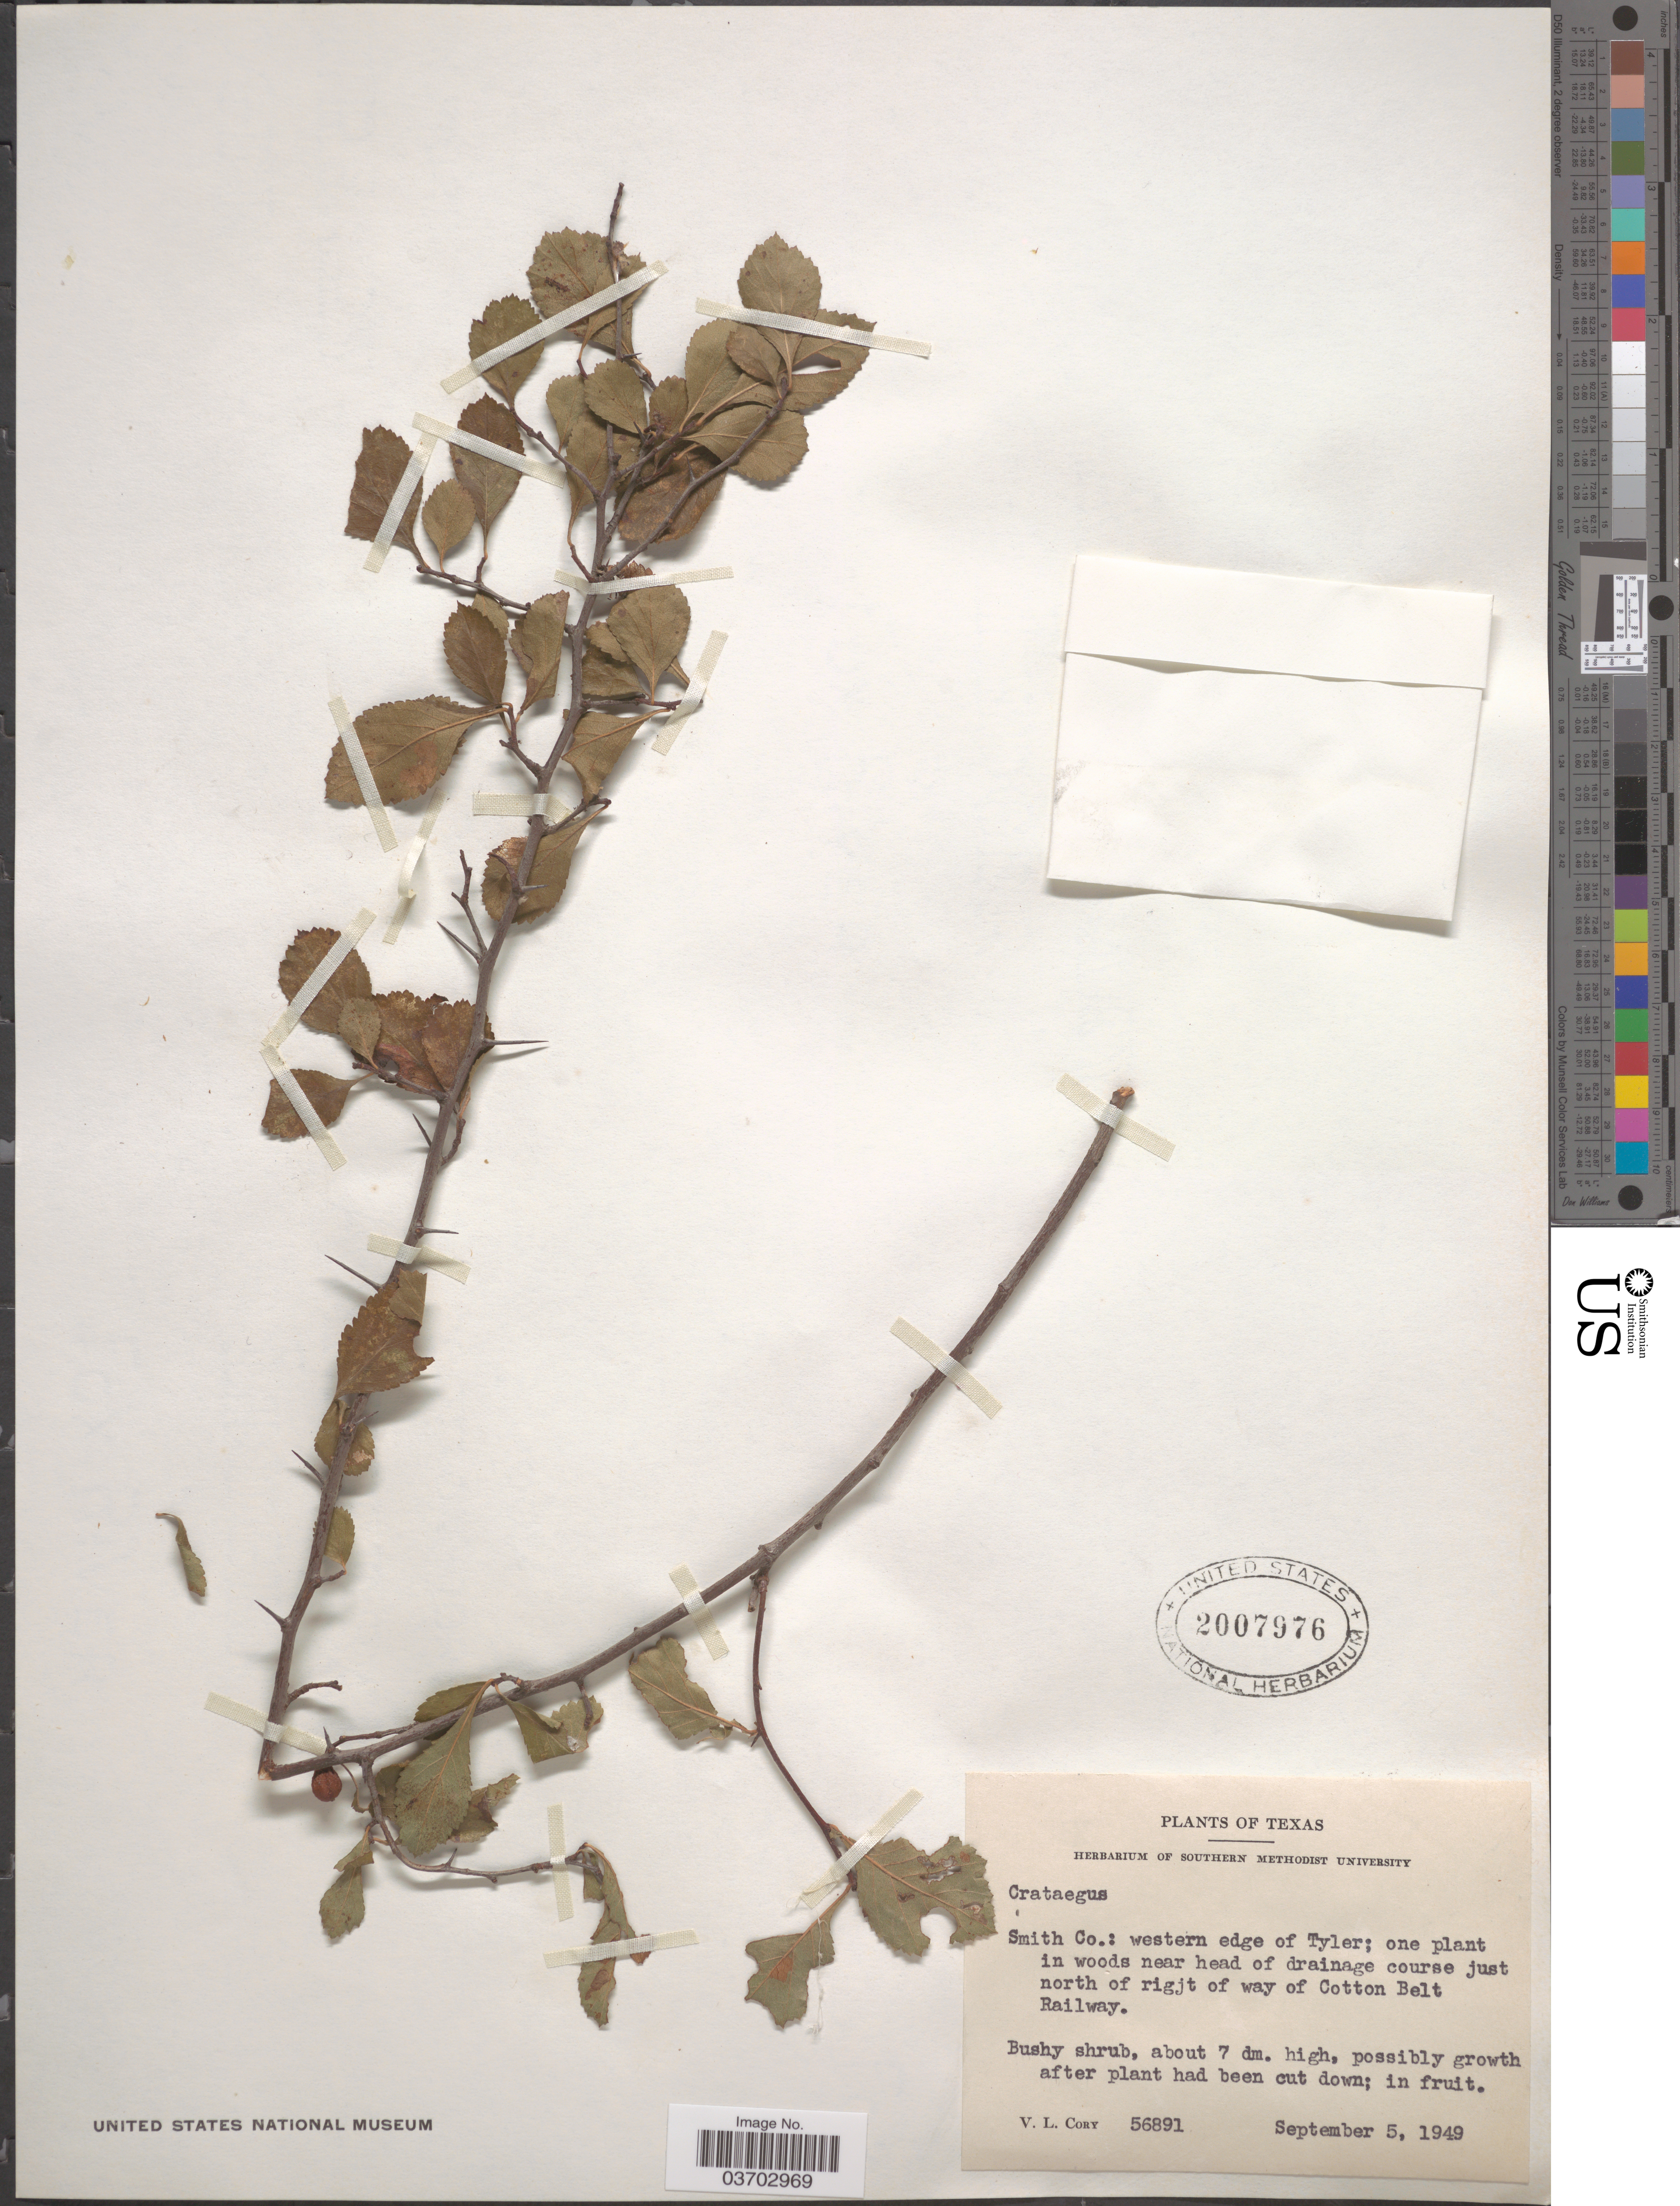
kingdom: Plantae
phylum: Tracheophyta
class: Magnoliopsida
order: Rosales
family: Rosaceae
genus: Crataegus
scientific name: Crataegus sp.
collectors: V. Cory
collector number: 56891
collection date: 1949-09-05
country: United States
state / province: Texas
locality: Smith Co.: western edge of Tyler; one plant in woods near head of drainage course just north of rigjt of way of Cotton Belt Railway.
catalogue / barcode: US 2007976